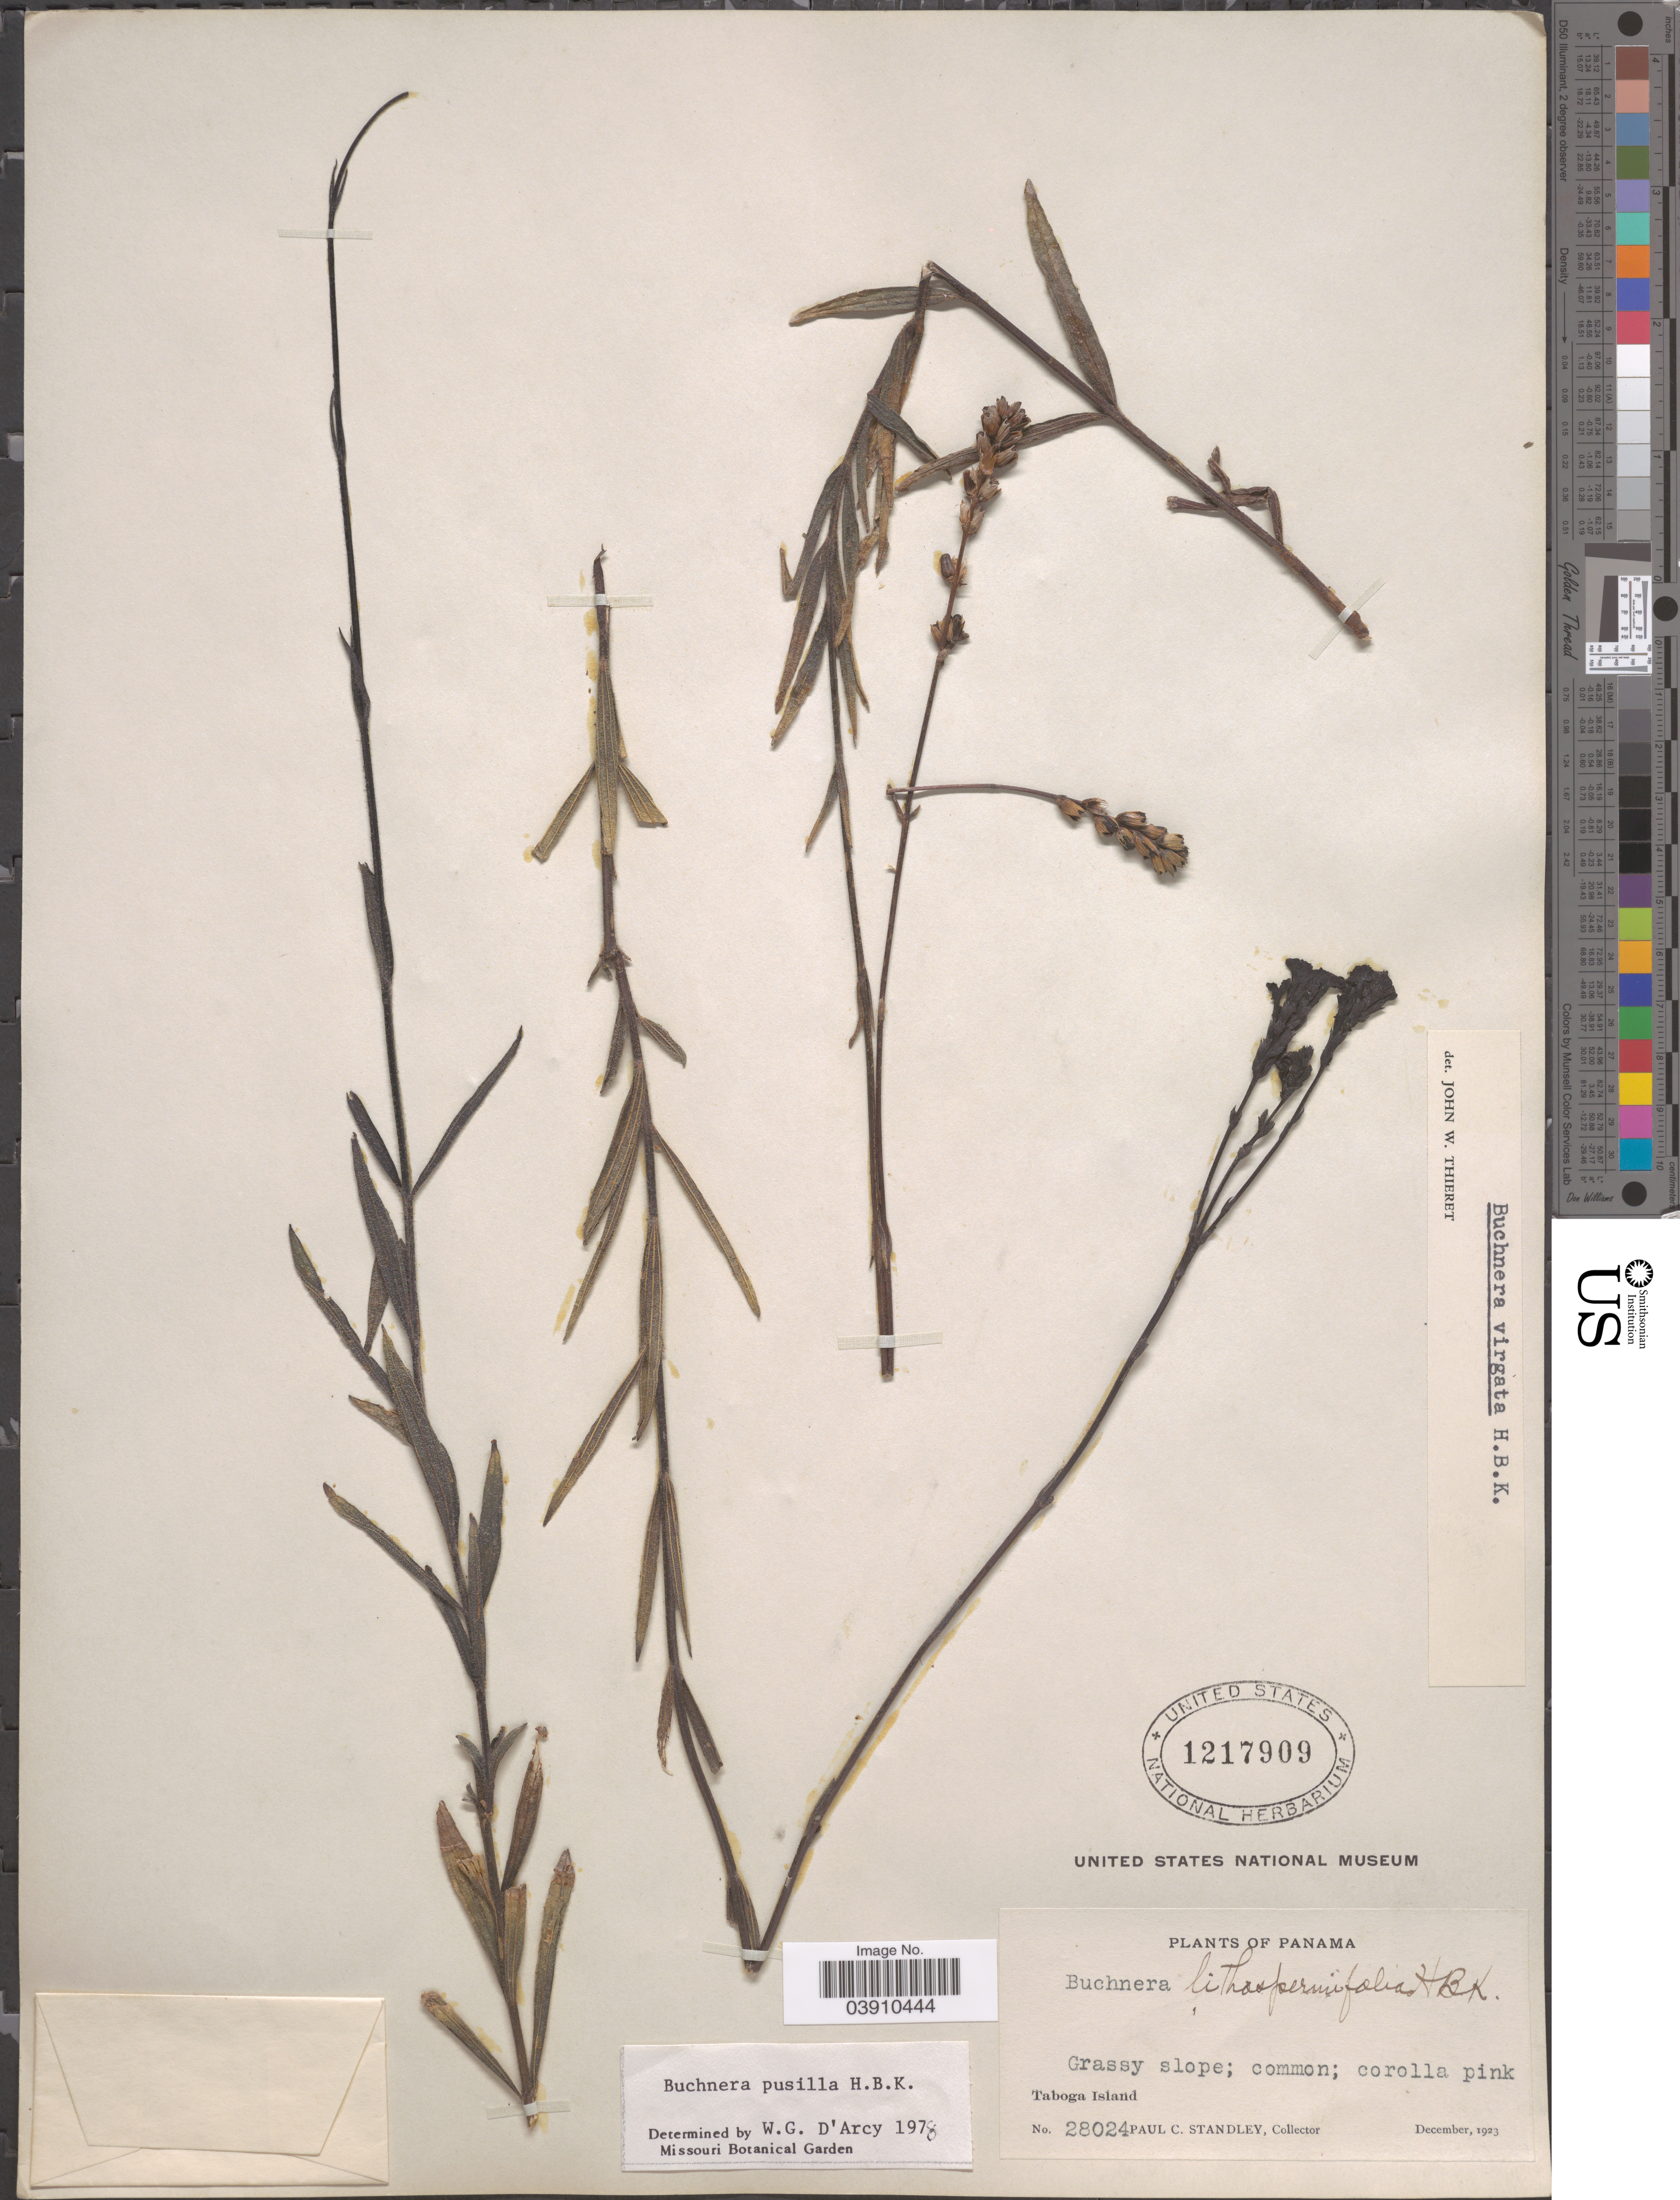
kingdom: Plantae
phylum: Tracheophyta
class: Magnoliopsida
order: Lamiales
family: Orobanchaceae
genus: Buchnera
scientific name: Buchnera pusilla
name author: Kunth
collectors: P. C. Standley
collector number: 28024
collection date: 1923-12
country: Panama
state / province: Panamá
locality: Grassy slope; Taboga Island.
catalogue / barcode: US 1217909